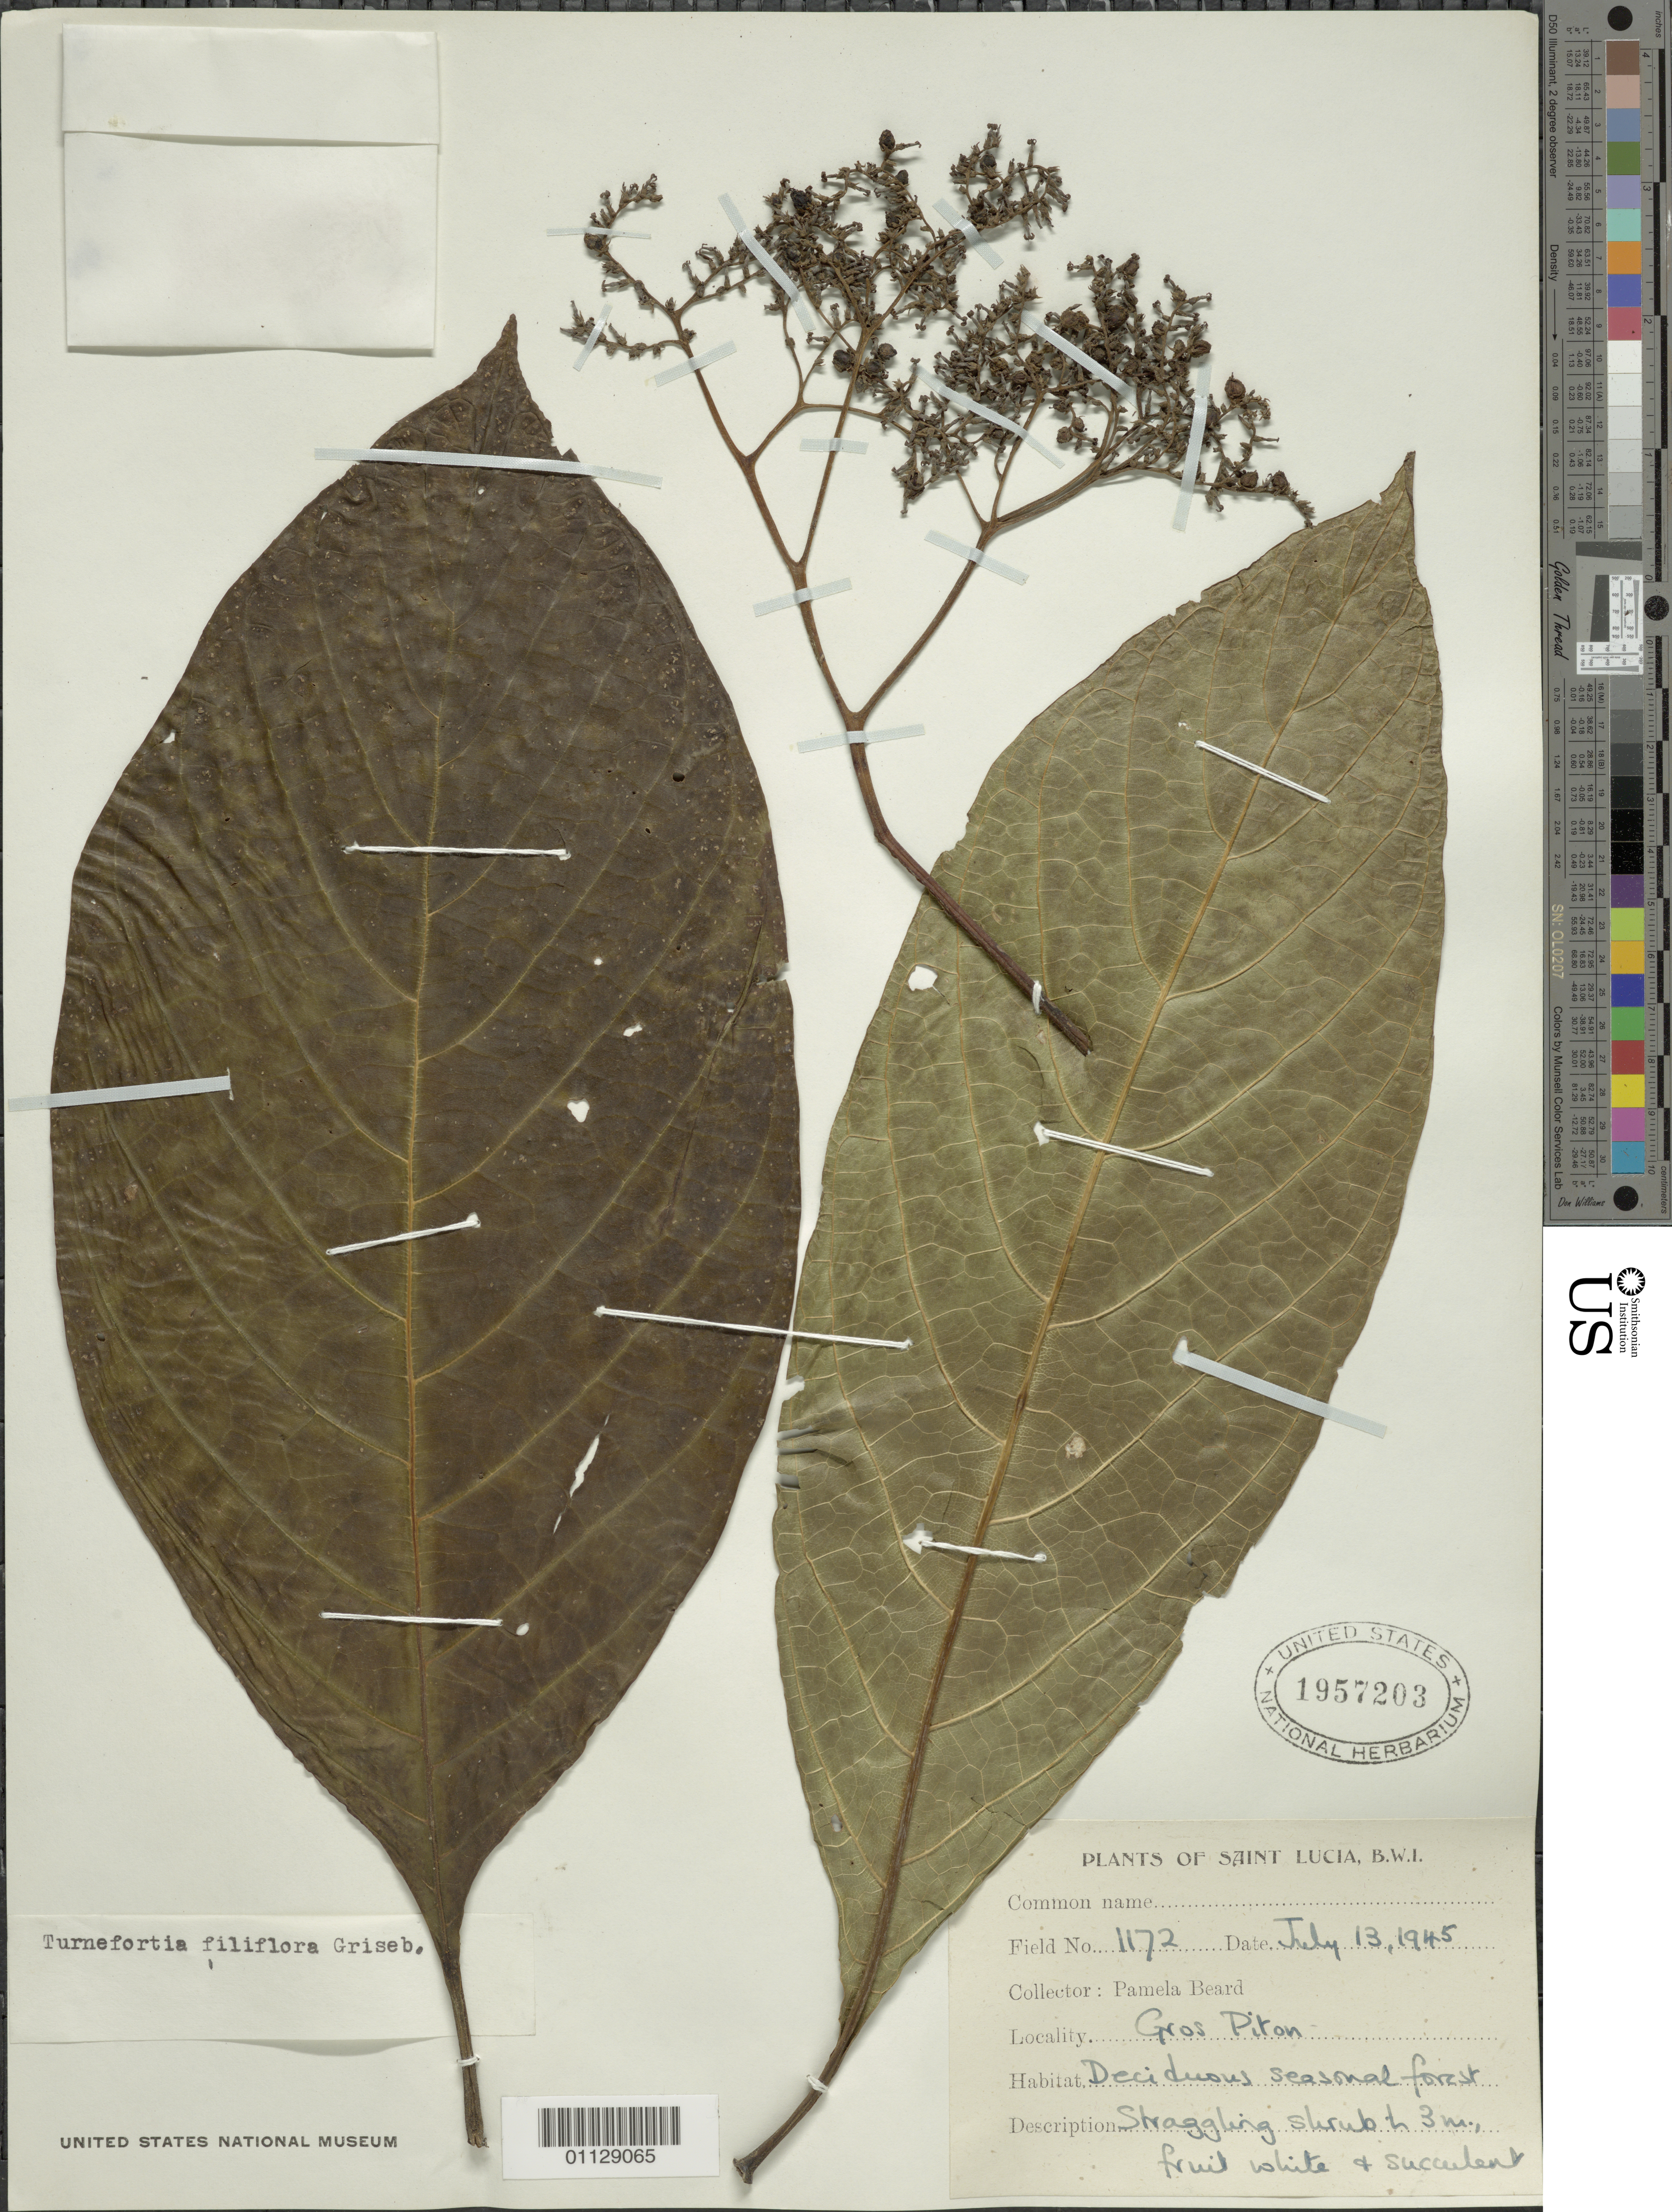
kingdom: Plantae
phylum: Tracheophyta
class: Magnoliopsida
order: Boraginales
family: Heliotropiaceae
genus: Tournefortia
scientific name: Tournefortia filiflora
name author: Griseb.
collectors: P. Beard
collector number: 1172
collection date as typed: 13 Jul 1945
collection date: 1945-07-13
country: St. Lucia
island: St. Lucia I.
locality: Gros Piton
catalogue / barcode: US 1957203